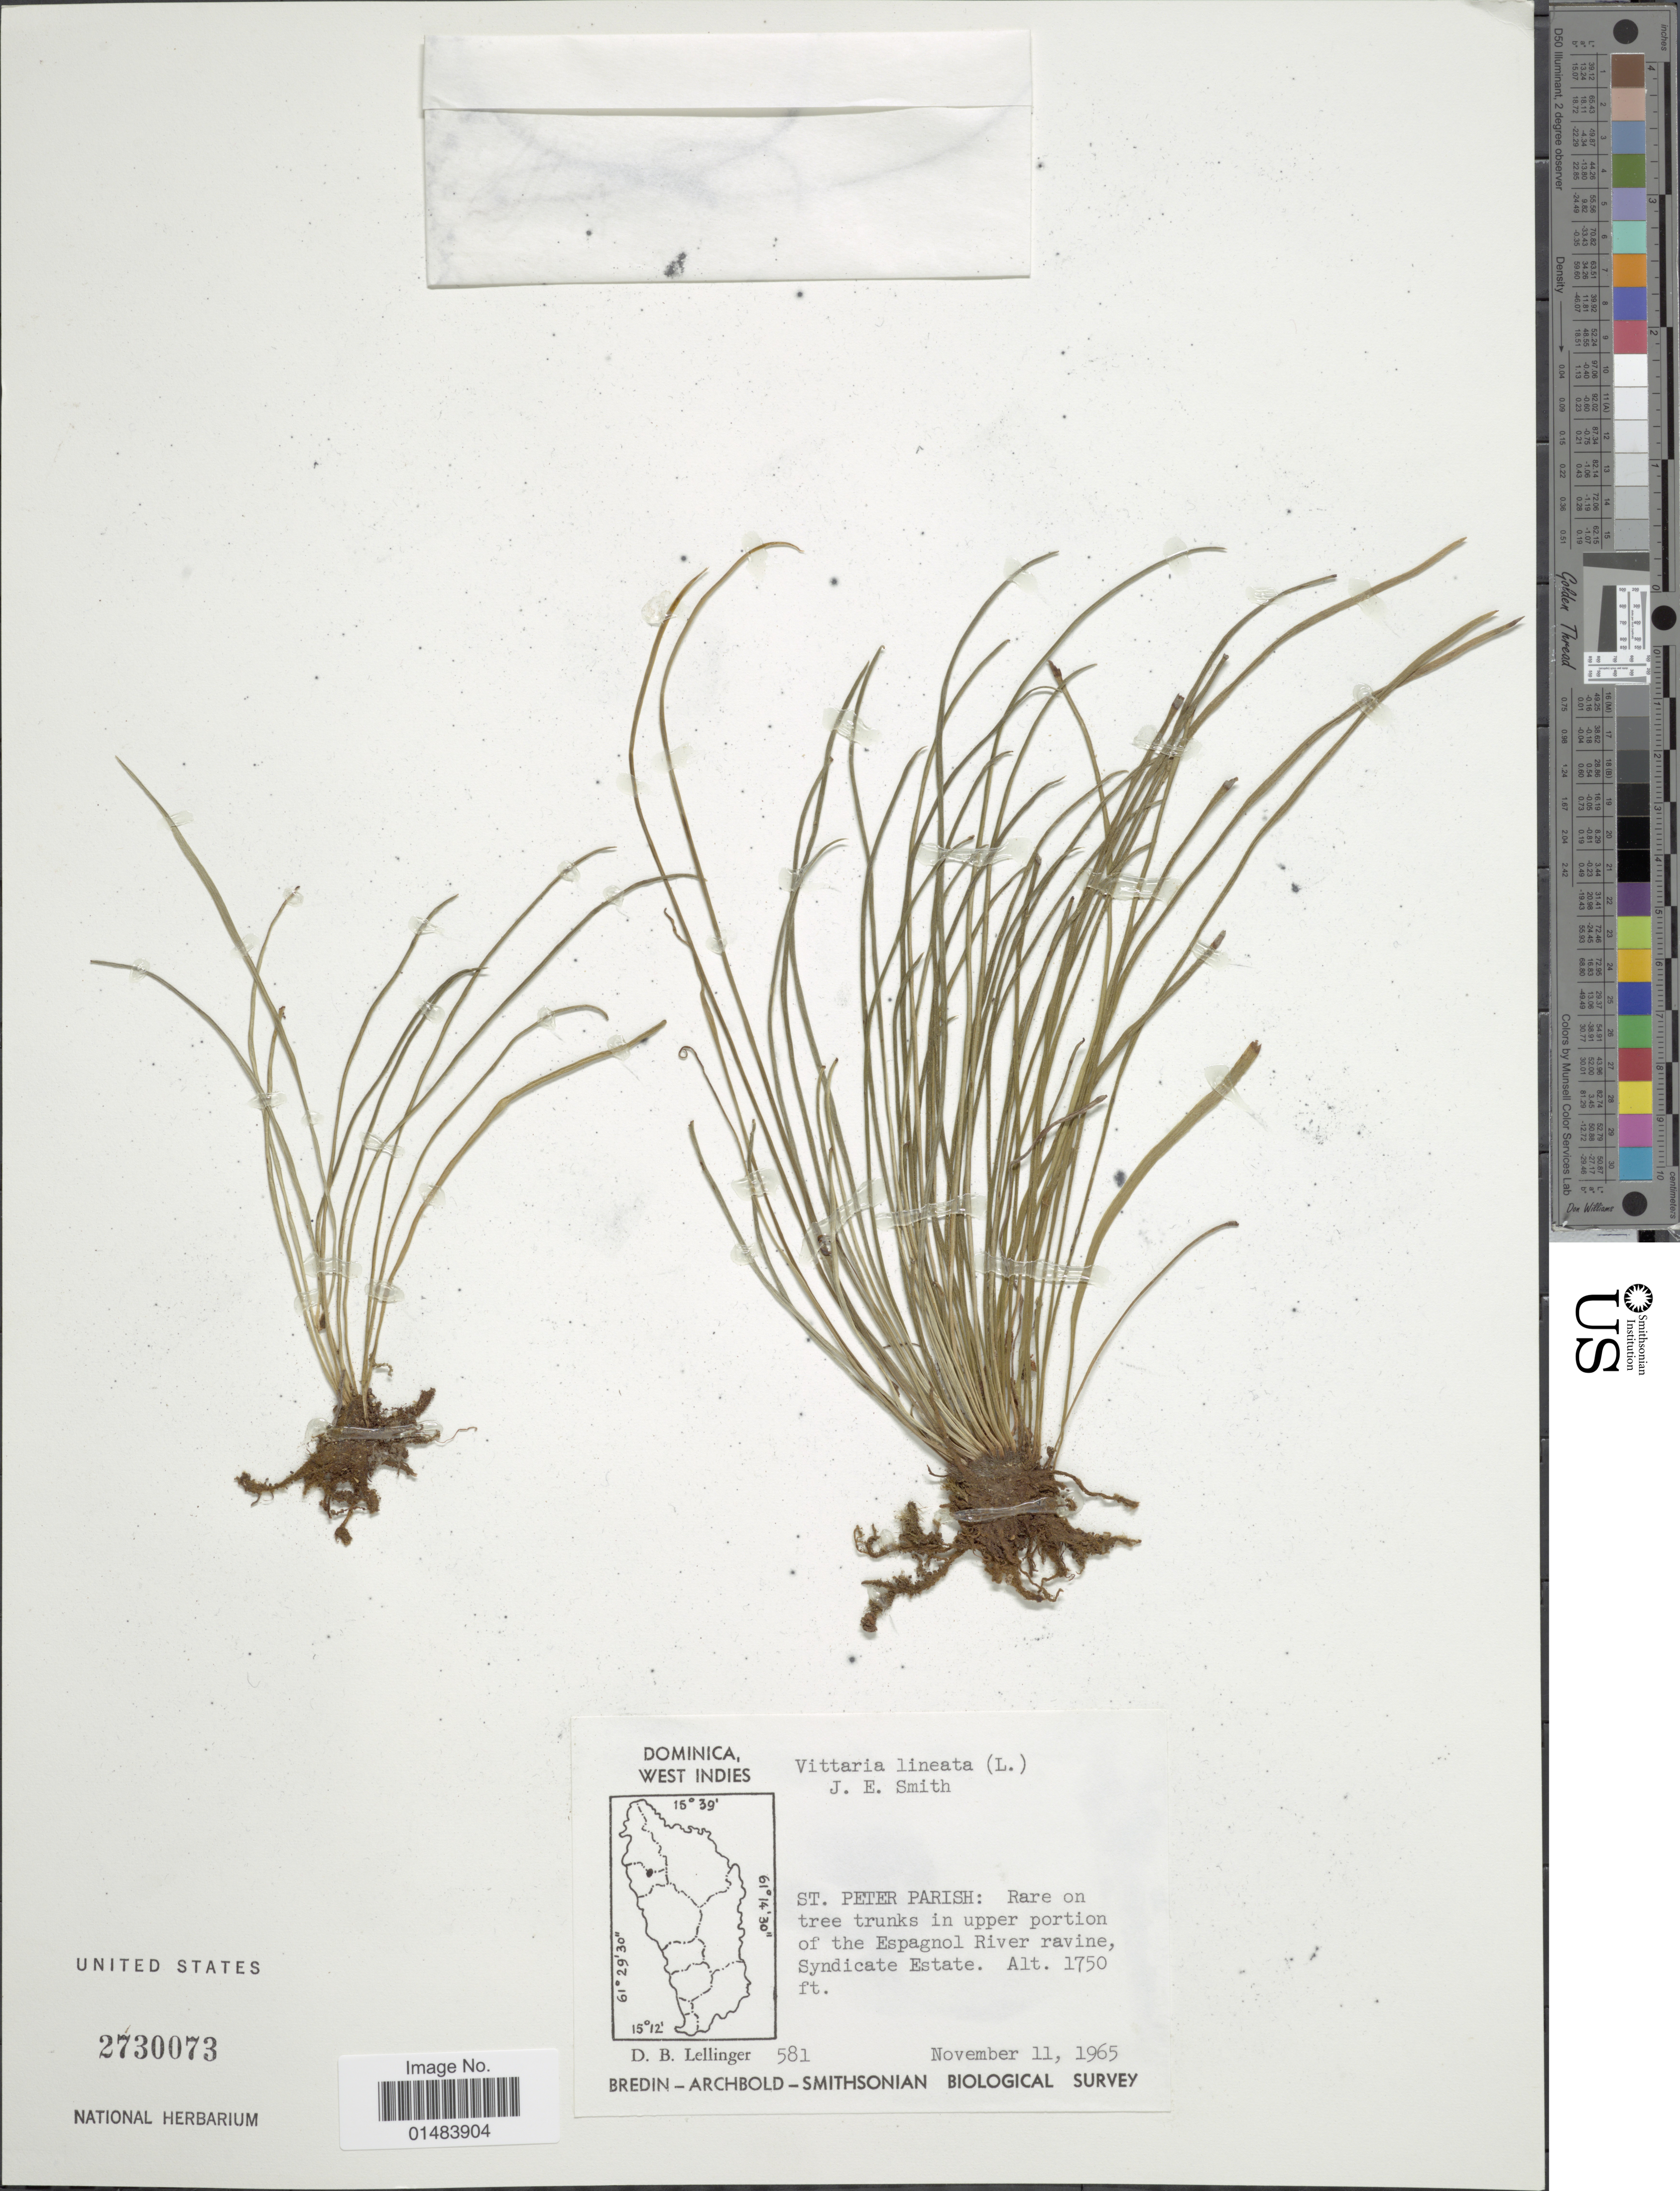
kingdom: Plantae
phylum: Tracheophyta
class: Polypodiopsida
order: Polypodiales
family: Pteridaceae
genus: Vittaria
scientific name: Vittaria lineata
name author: (L.) Sm.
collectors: D. B. Lellinger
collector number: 581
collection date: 1965-11-11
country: Dominica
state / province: St. Peter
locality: Dominca, West Indies, St. Peter Parish, The Espagnol River ravine, Syndicate River.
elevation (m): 533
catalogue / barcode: US 2730073